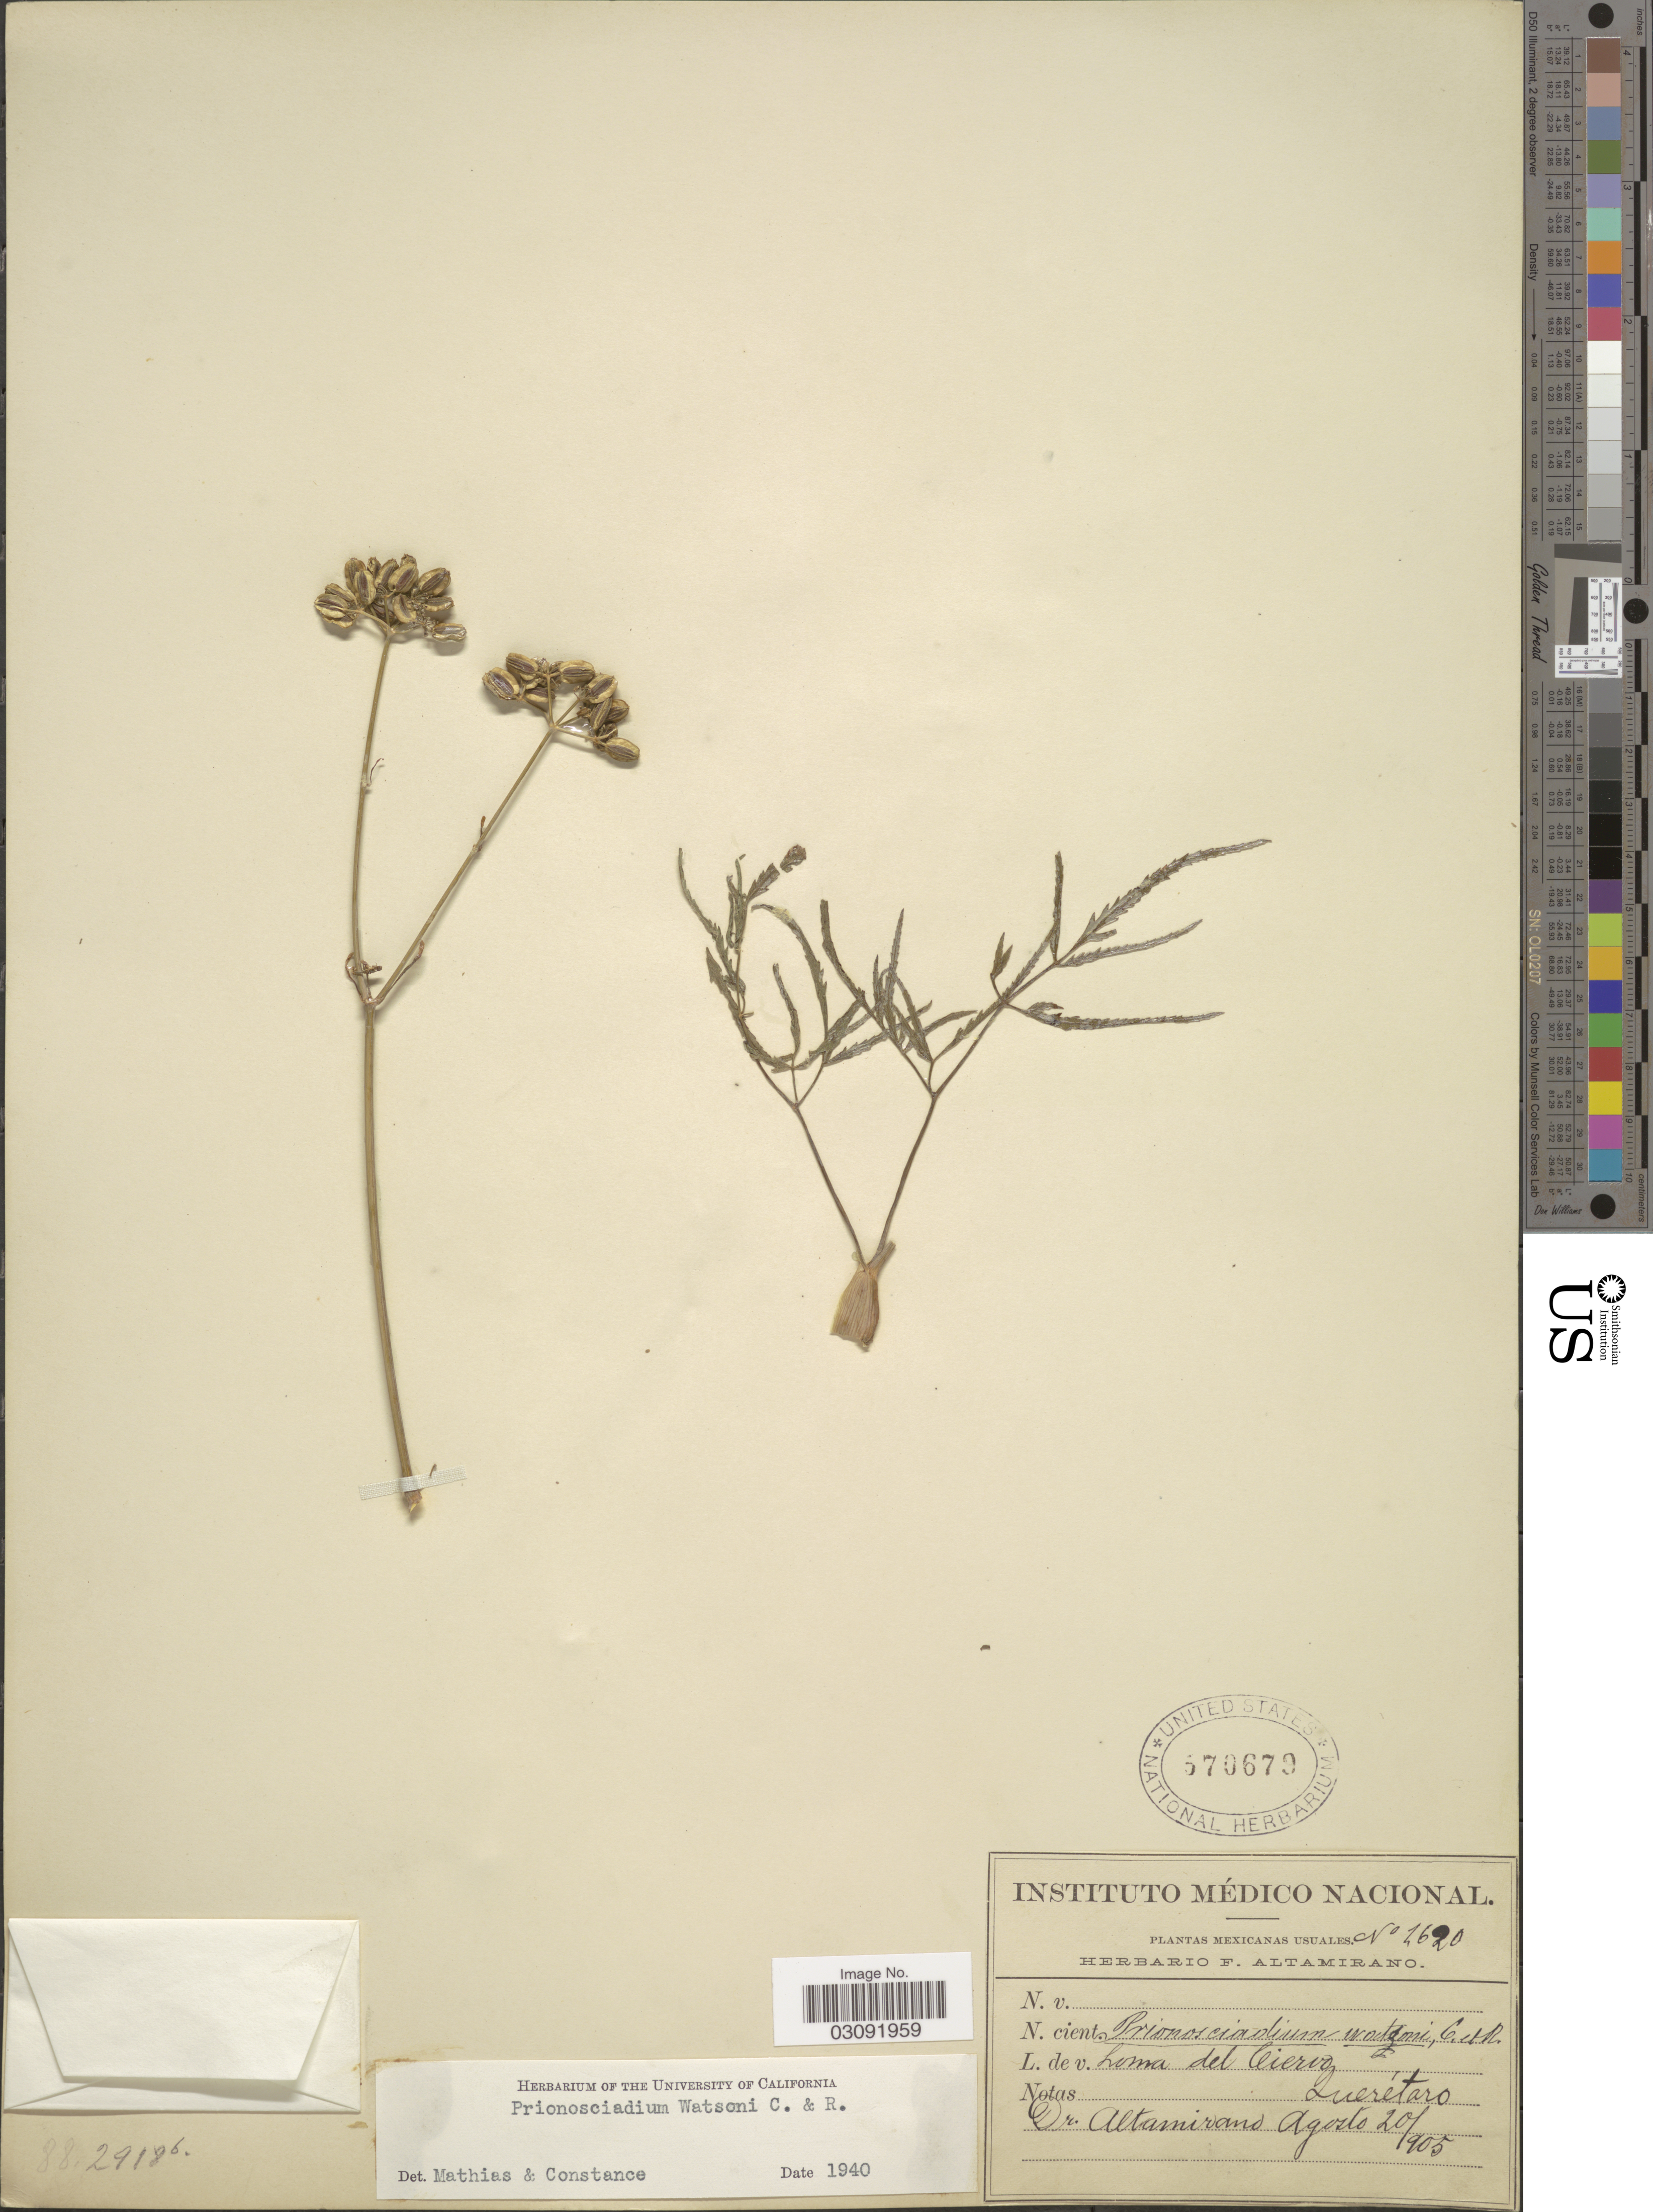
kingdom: Plantae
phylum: Tracheophyta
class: Magnoliopsida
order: Apiales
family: Apiaceae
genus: Prionosciadium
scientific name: Prionosciadium watsonii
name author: J.M. Coult. & Rose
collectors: Altamirano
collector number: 1620*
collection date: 1905-08-20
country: Mexico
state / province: Querétaro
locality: Loma del Ciervo.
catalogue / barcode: US 670679